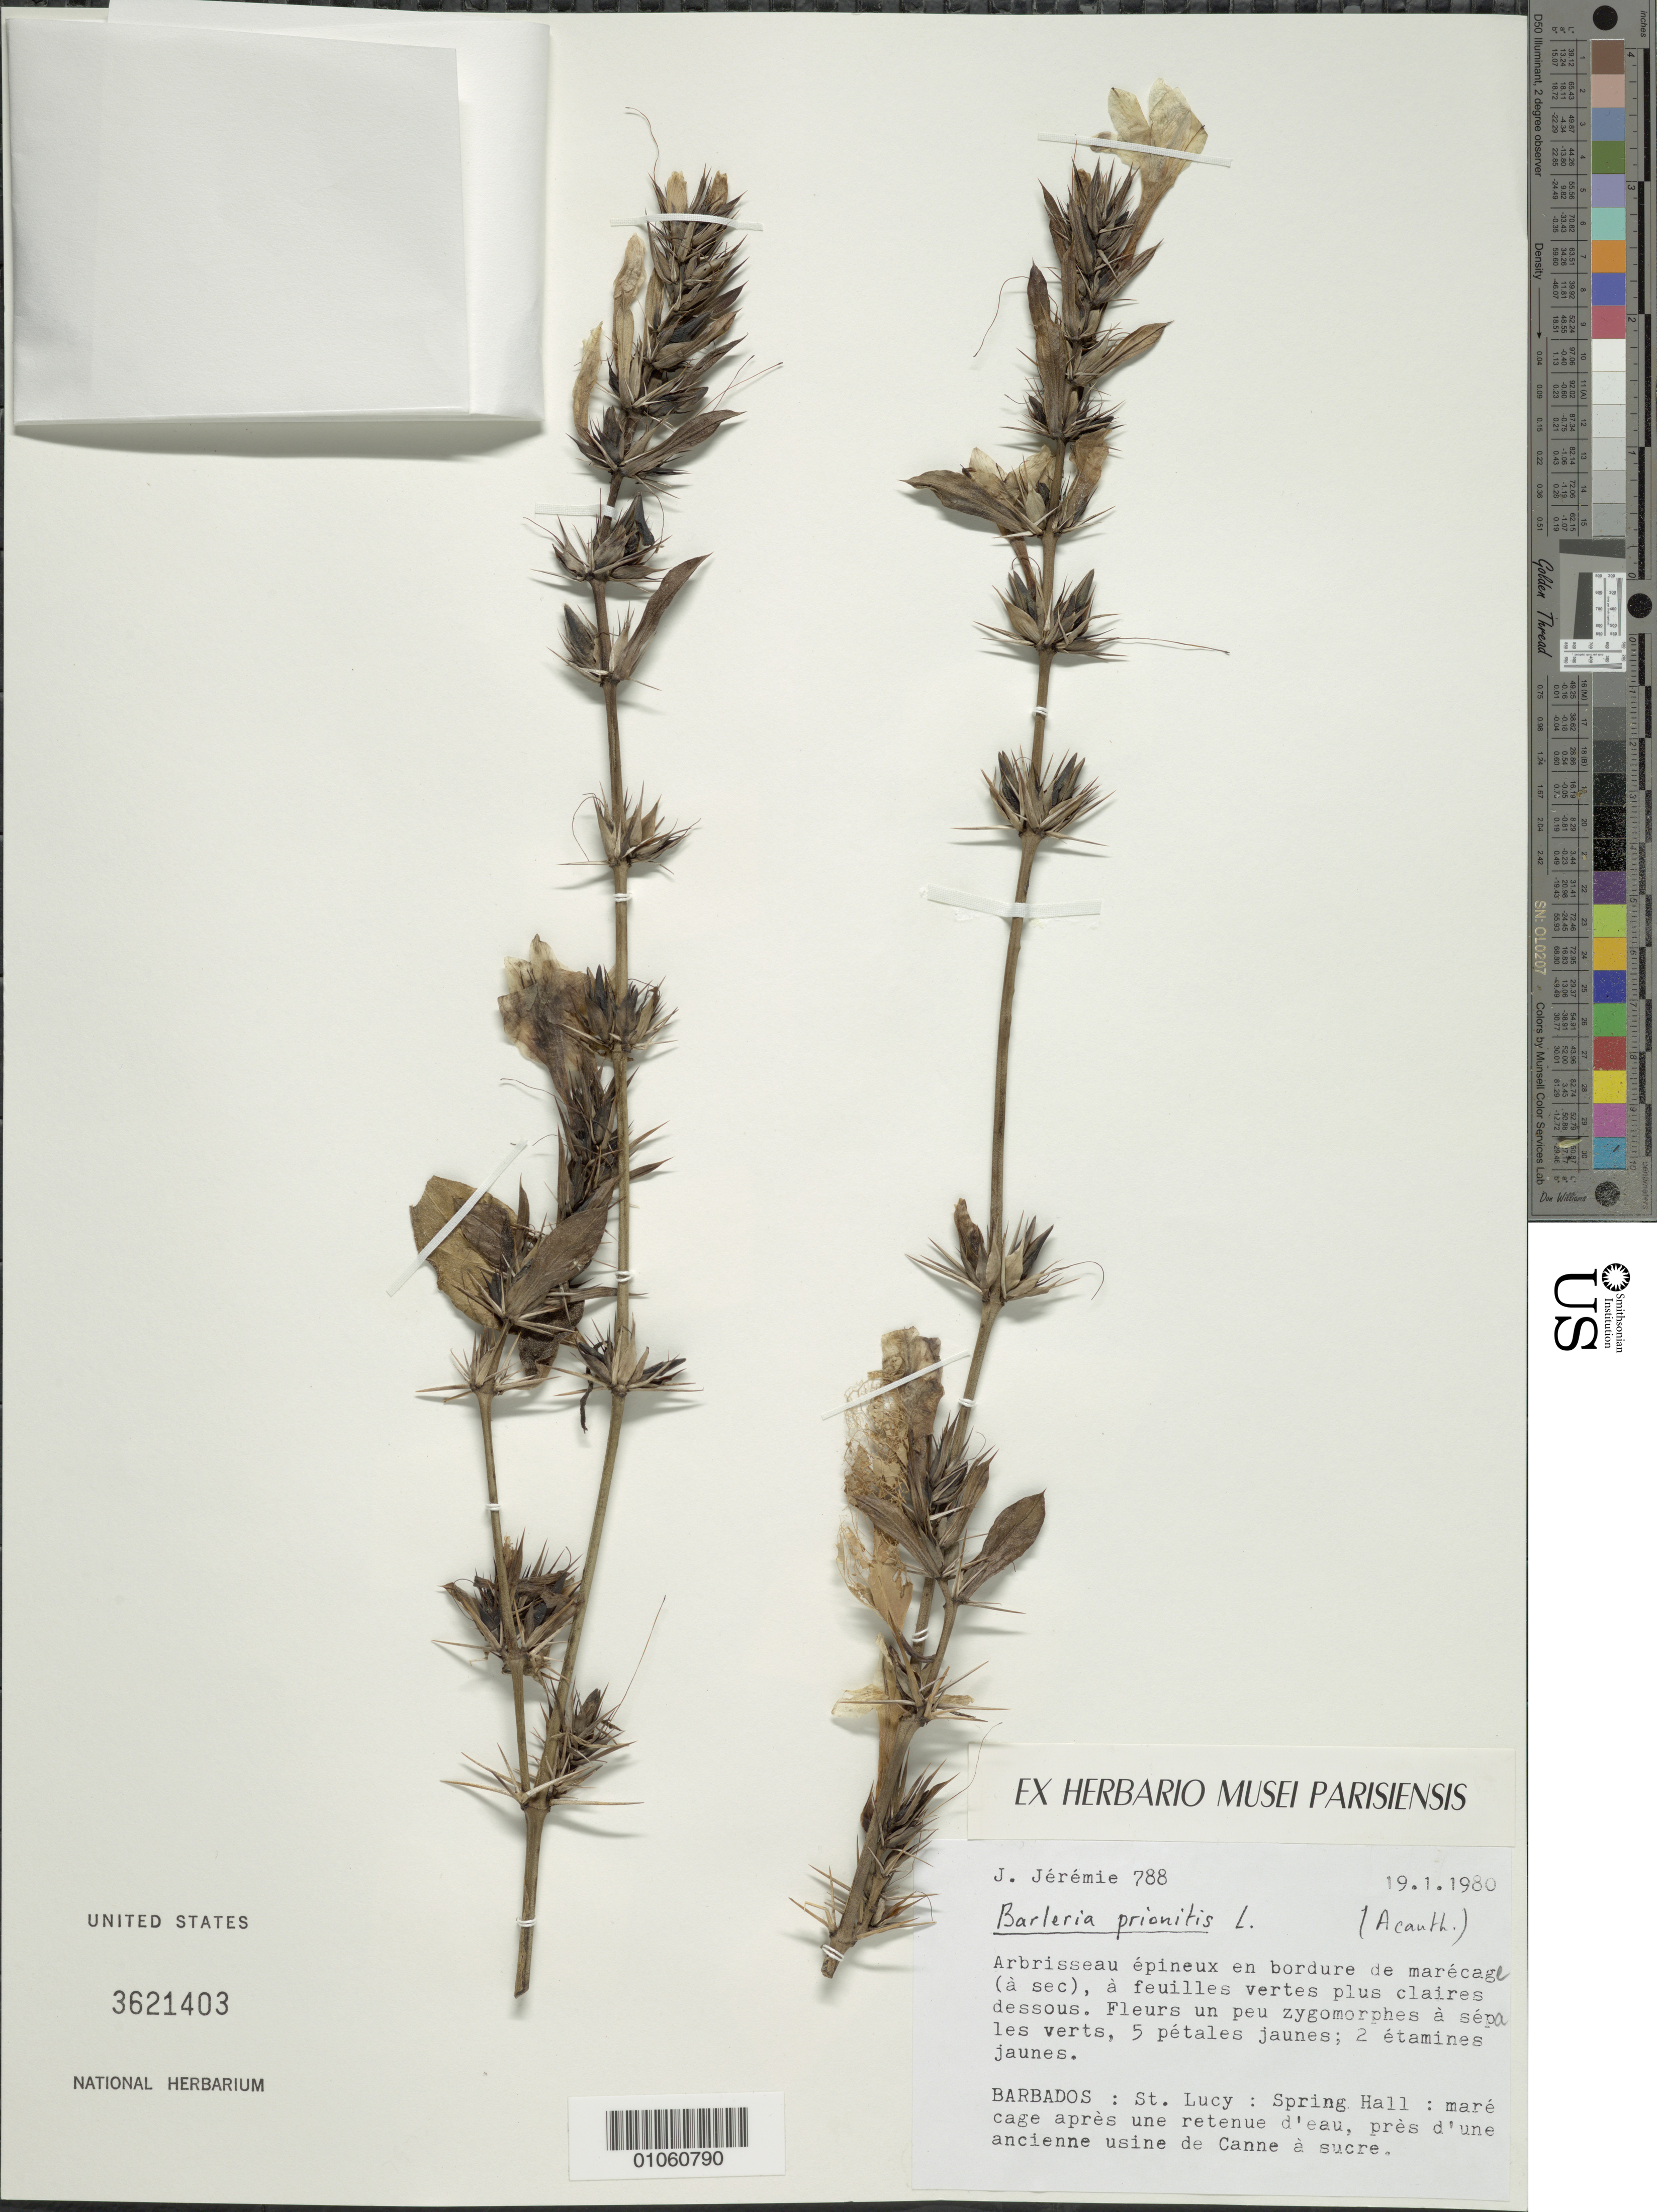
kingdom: Plantae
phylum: Tracheophyta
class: Magnoliopsida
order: Lamiales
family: Acanthaceae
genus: Barleria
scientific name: Barleria prionitis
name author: L.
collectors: J. Jérémie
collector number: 788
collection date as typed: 19.1.1980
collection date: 1980-01-19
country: Barbados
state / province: Saint Lucy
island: Barbados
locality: Spring Hall, près d'une ancienne usine de Canne à sucre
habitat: Marécage après une retenue d'eau; épineux en bordure de marécage (à sec)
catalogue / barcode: US 3621303